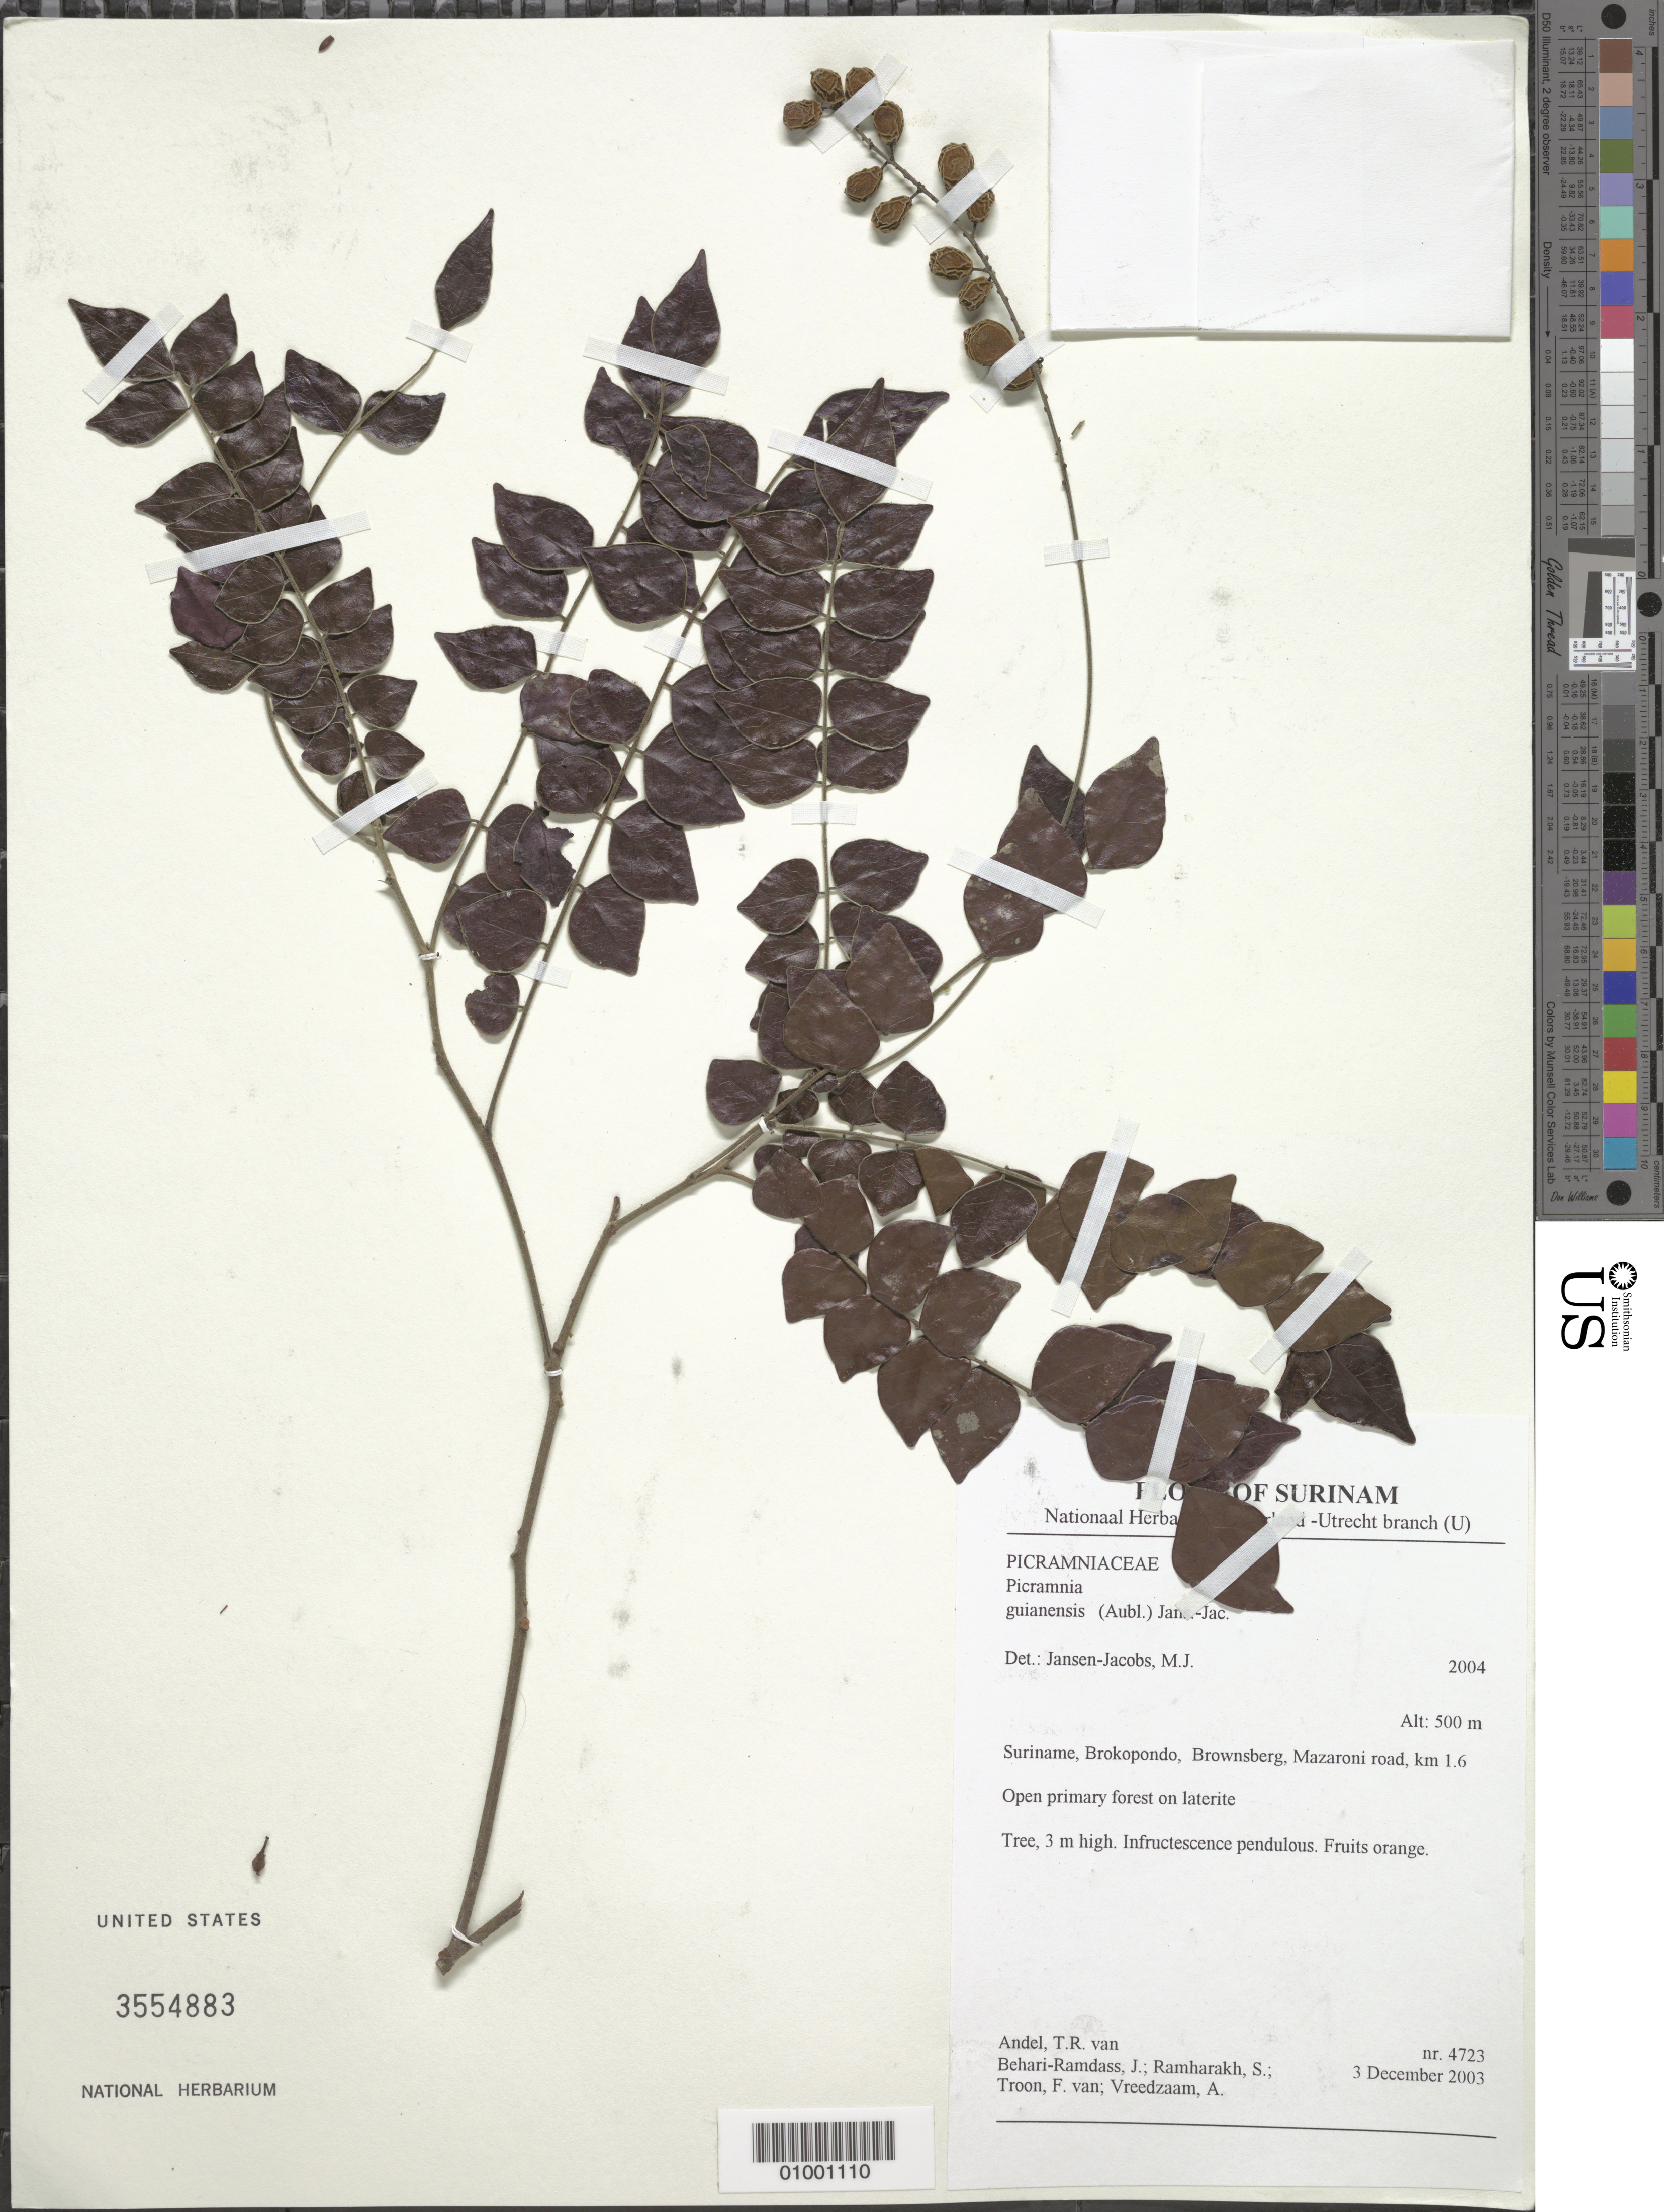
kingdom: Plantae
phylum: Tracheophyta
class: Magnoliopsida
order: Picramniales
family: Picramniaceae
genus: Picramnia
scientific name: Picramnia guianensis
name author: (Aubl.) Jans.-Jac.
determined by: Jansen-Jacobs, M. J., (U), Nationaal Herbarium Nederland, Utrecht University branch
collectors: T. R. van Andel, J. Behari-Ramdas, S. Ramharakh, F. Van Troon & A. Vreedzaam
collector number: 4723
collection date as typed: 3-Dec-03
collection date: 2003-12-03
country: Suriname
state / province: Brokopondo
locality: Brownsberg, Mazaroni road, km 1.6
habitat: Open primary forest on laterite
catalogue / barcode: US 3554883